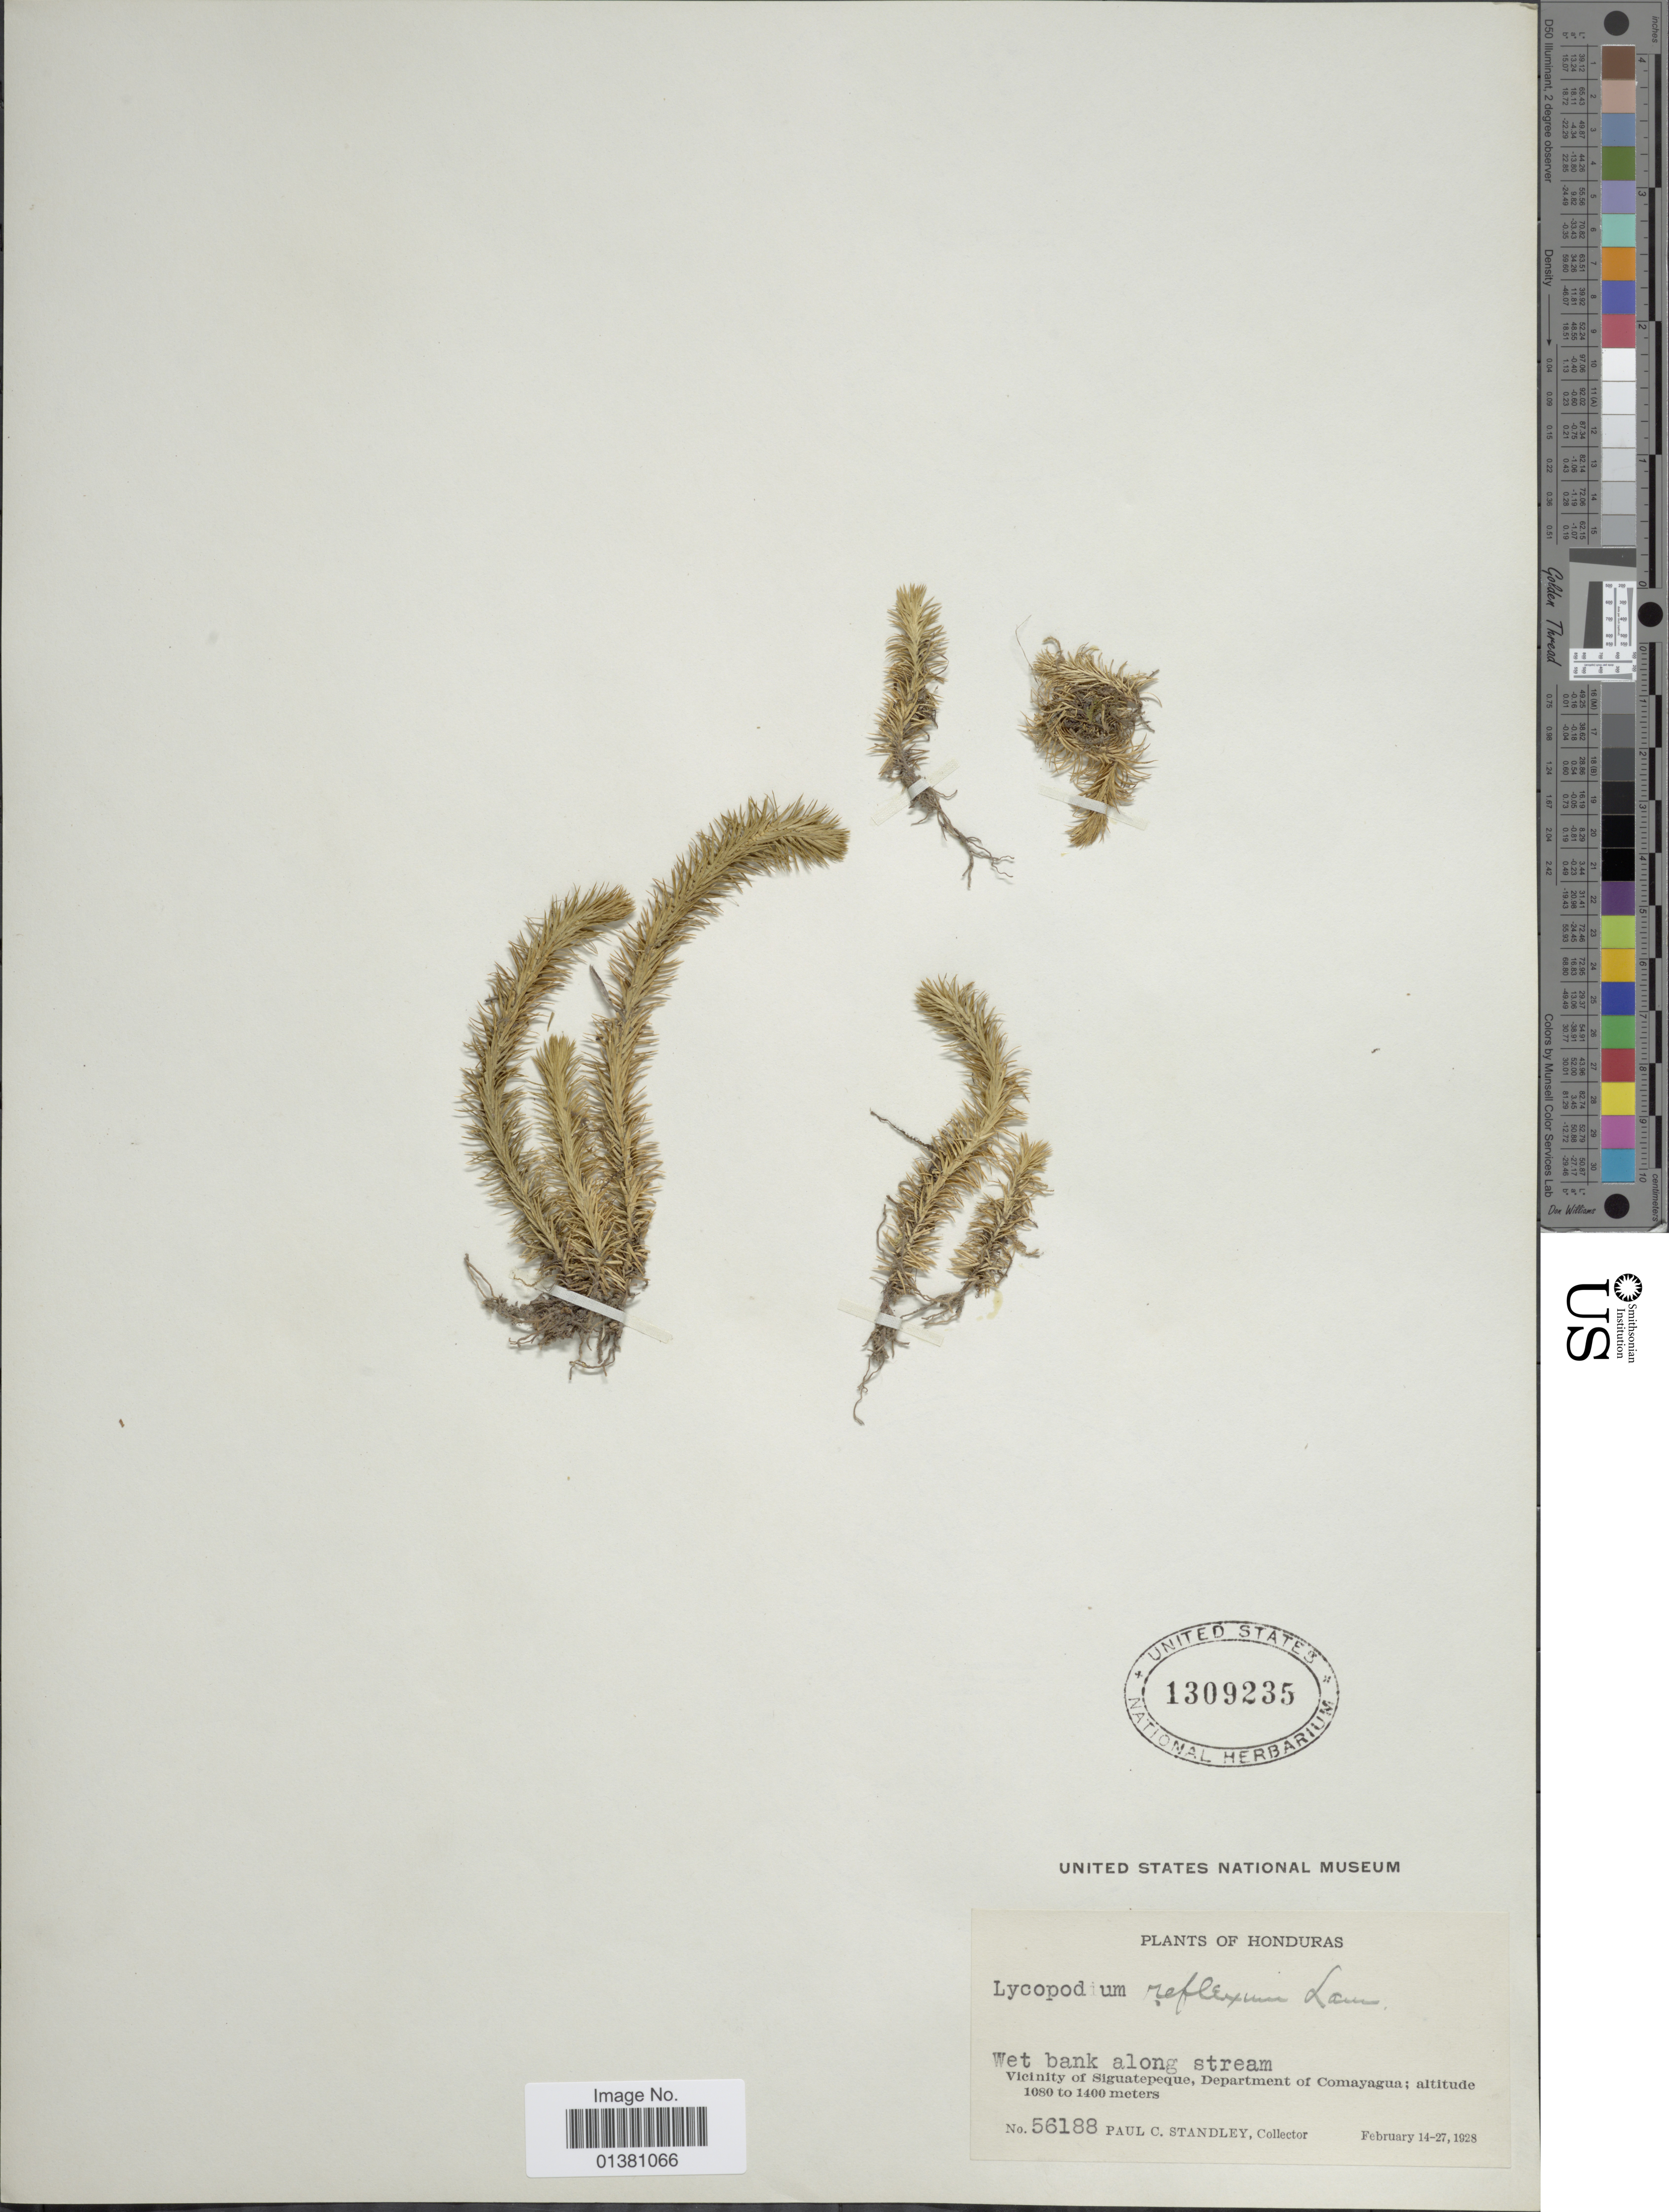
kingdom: Plantae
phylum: Tracheophyta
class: Lycopodiopsida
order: Lycopodiales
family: Lycopodiaceae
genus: Phlegmariurus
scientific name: Phlegmariurus reflexus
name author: (Lam.) B. Øllg.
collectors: P. C. Standley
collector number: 56188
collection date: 1928-02-14/1928-02-27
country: Honduras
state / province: Comayagua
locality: Vicinity of Siguatepeque,Department of Comayagua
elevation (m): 1080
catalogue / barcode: US 1309235